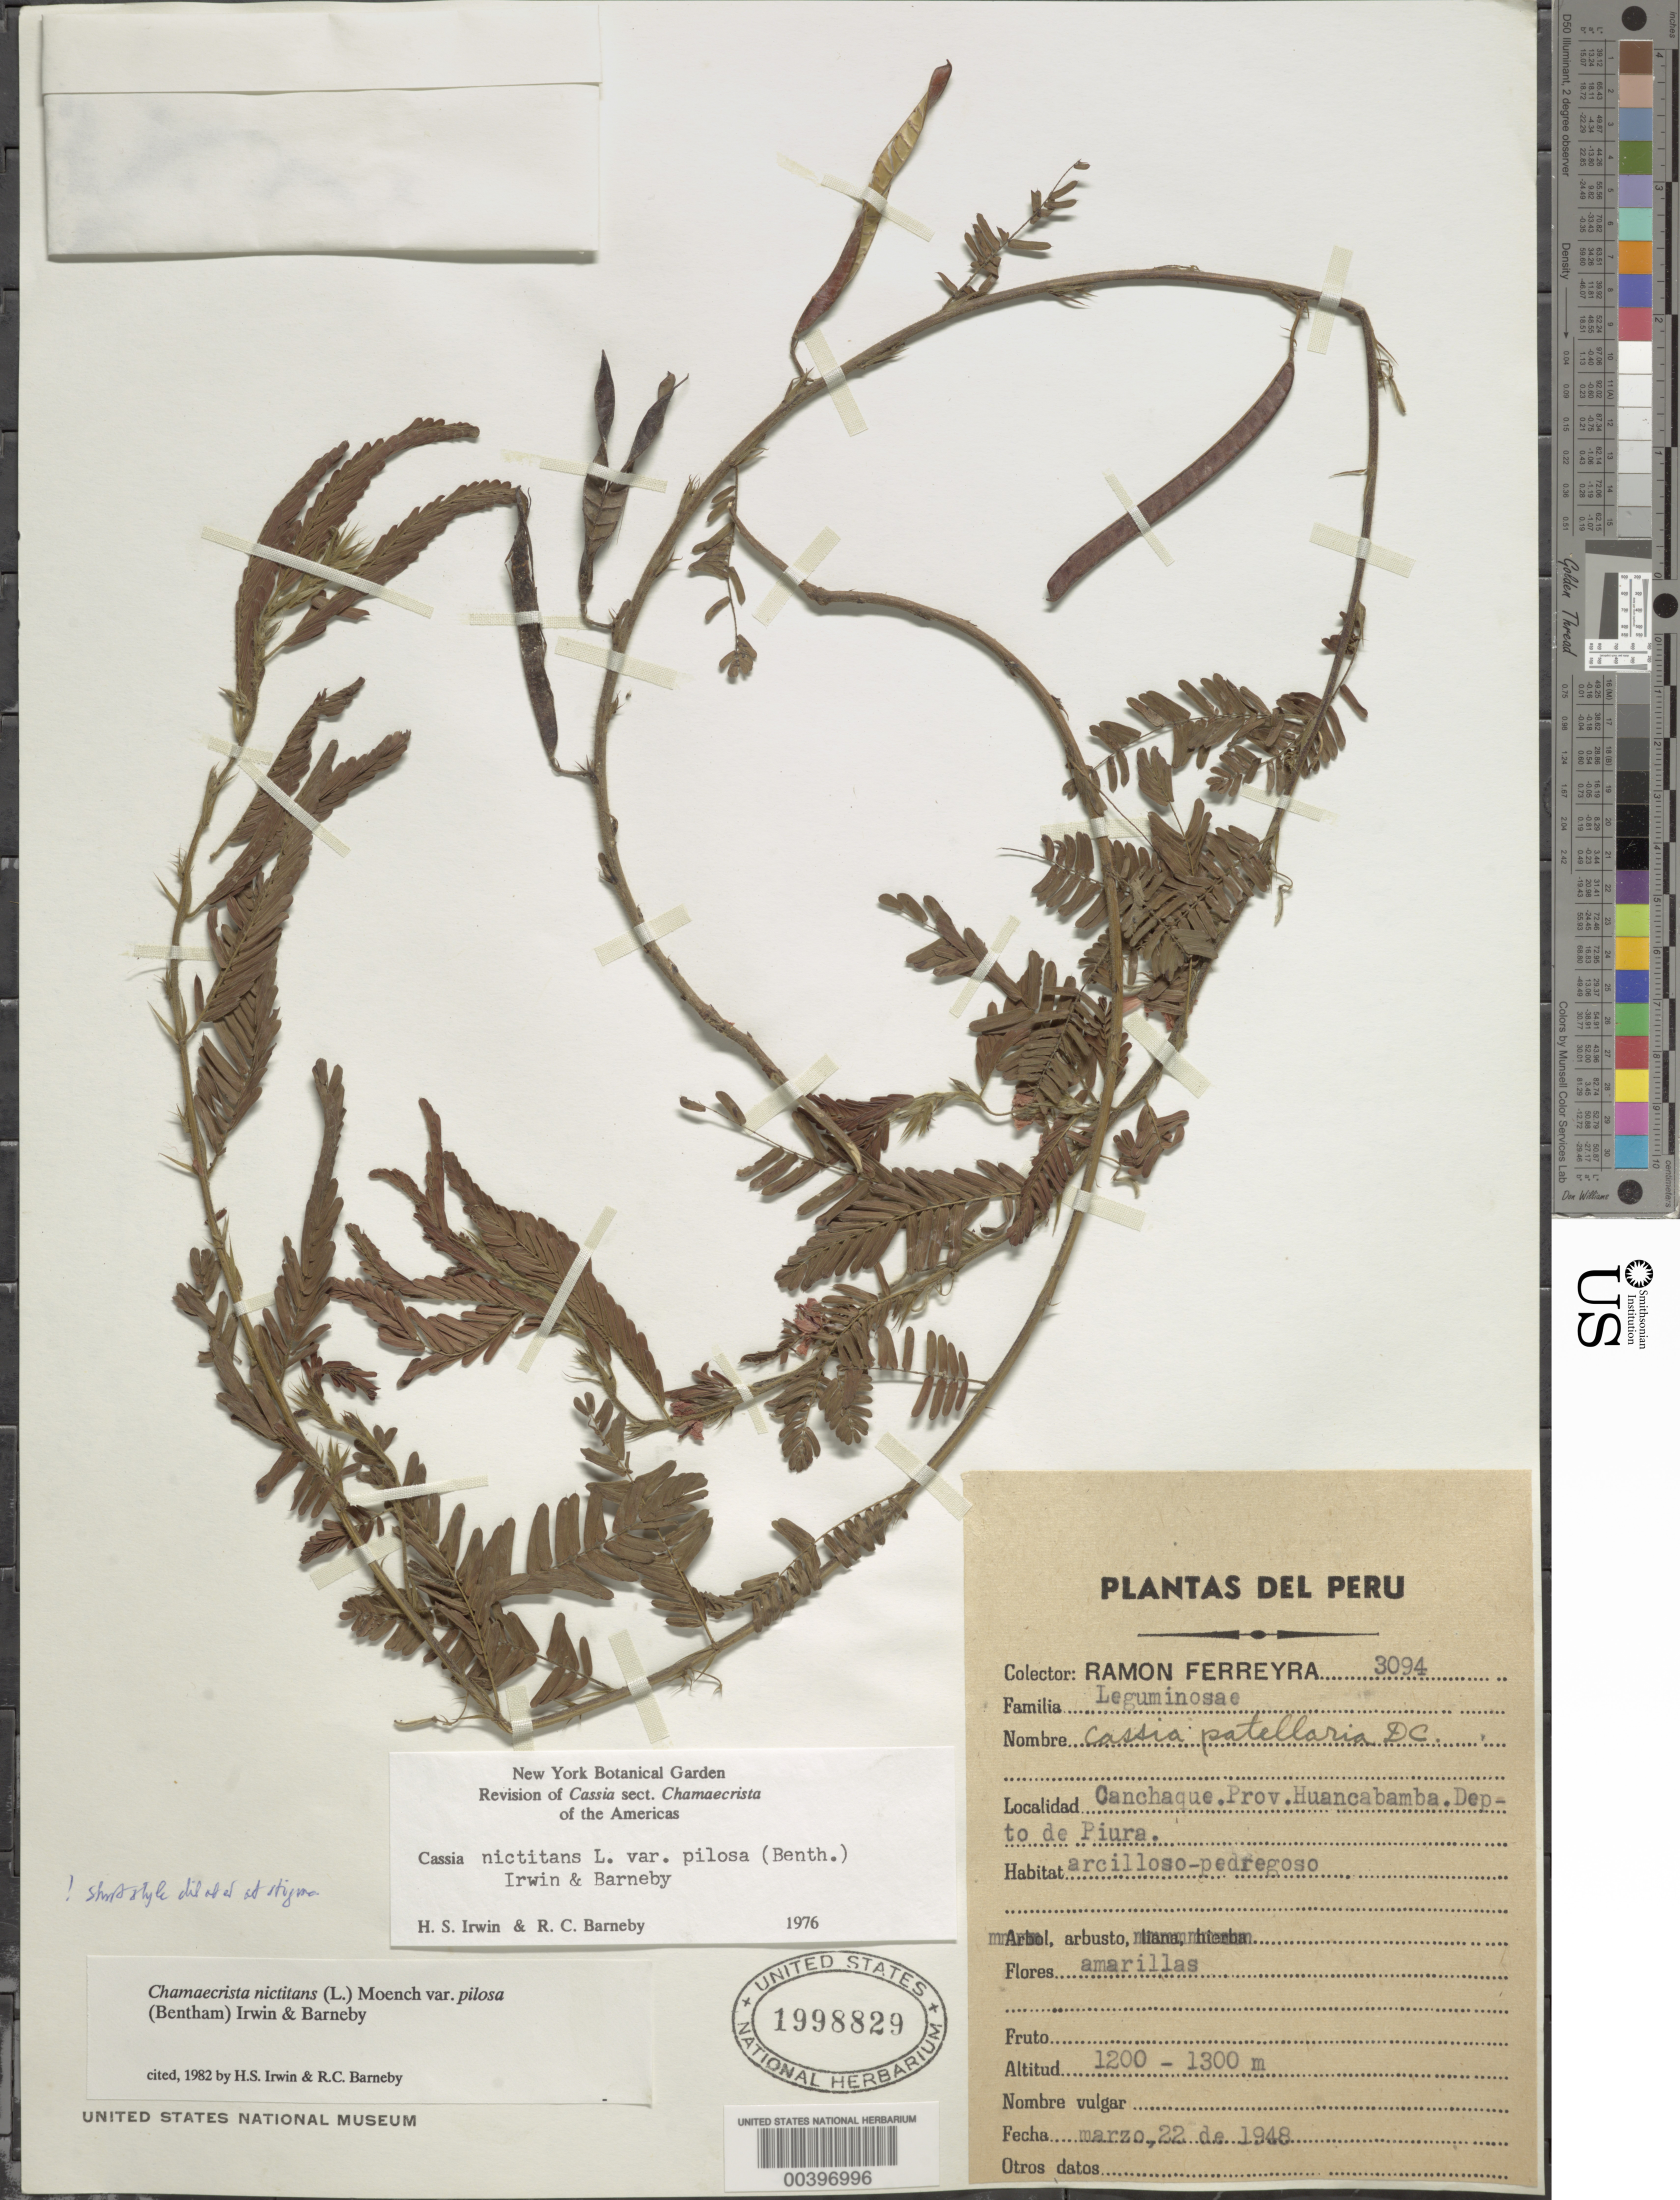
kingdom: Plantae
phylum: Tracheophyta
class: Magnoliopsida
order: Fabales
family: Fabaceae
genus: Chamaecrista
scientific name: Chamaecrista nictitans var. pilosa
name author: (Benth.) H.S. Irwin & Barneby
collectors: R. A. Ferreyra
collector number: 3094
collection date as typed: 22 Mar 1948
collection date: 1948-03-22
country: Peru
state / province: Piura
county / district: Huancabamba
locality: Canchaque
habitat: Arcilloso-pedregoso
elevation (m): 1200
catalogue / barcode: US 1998829